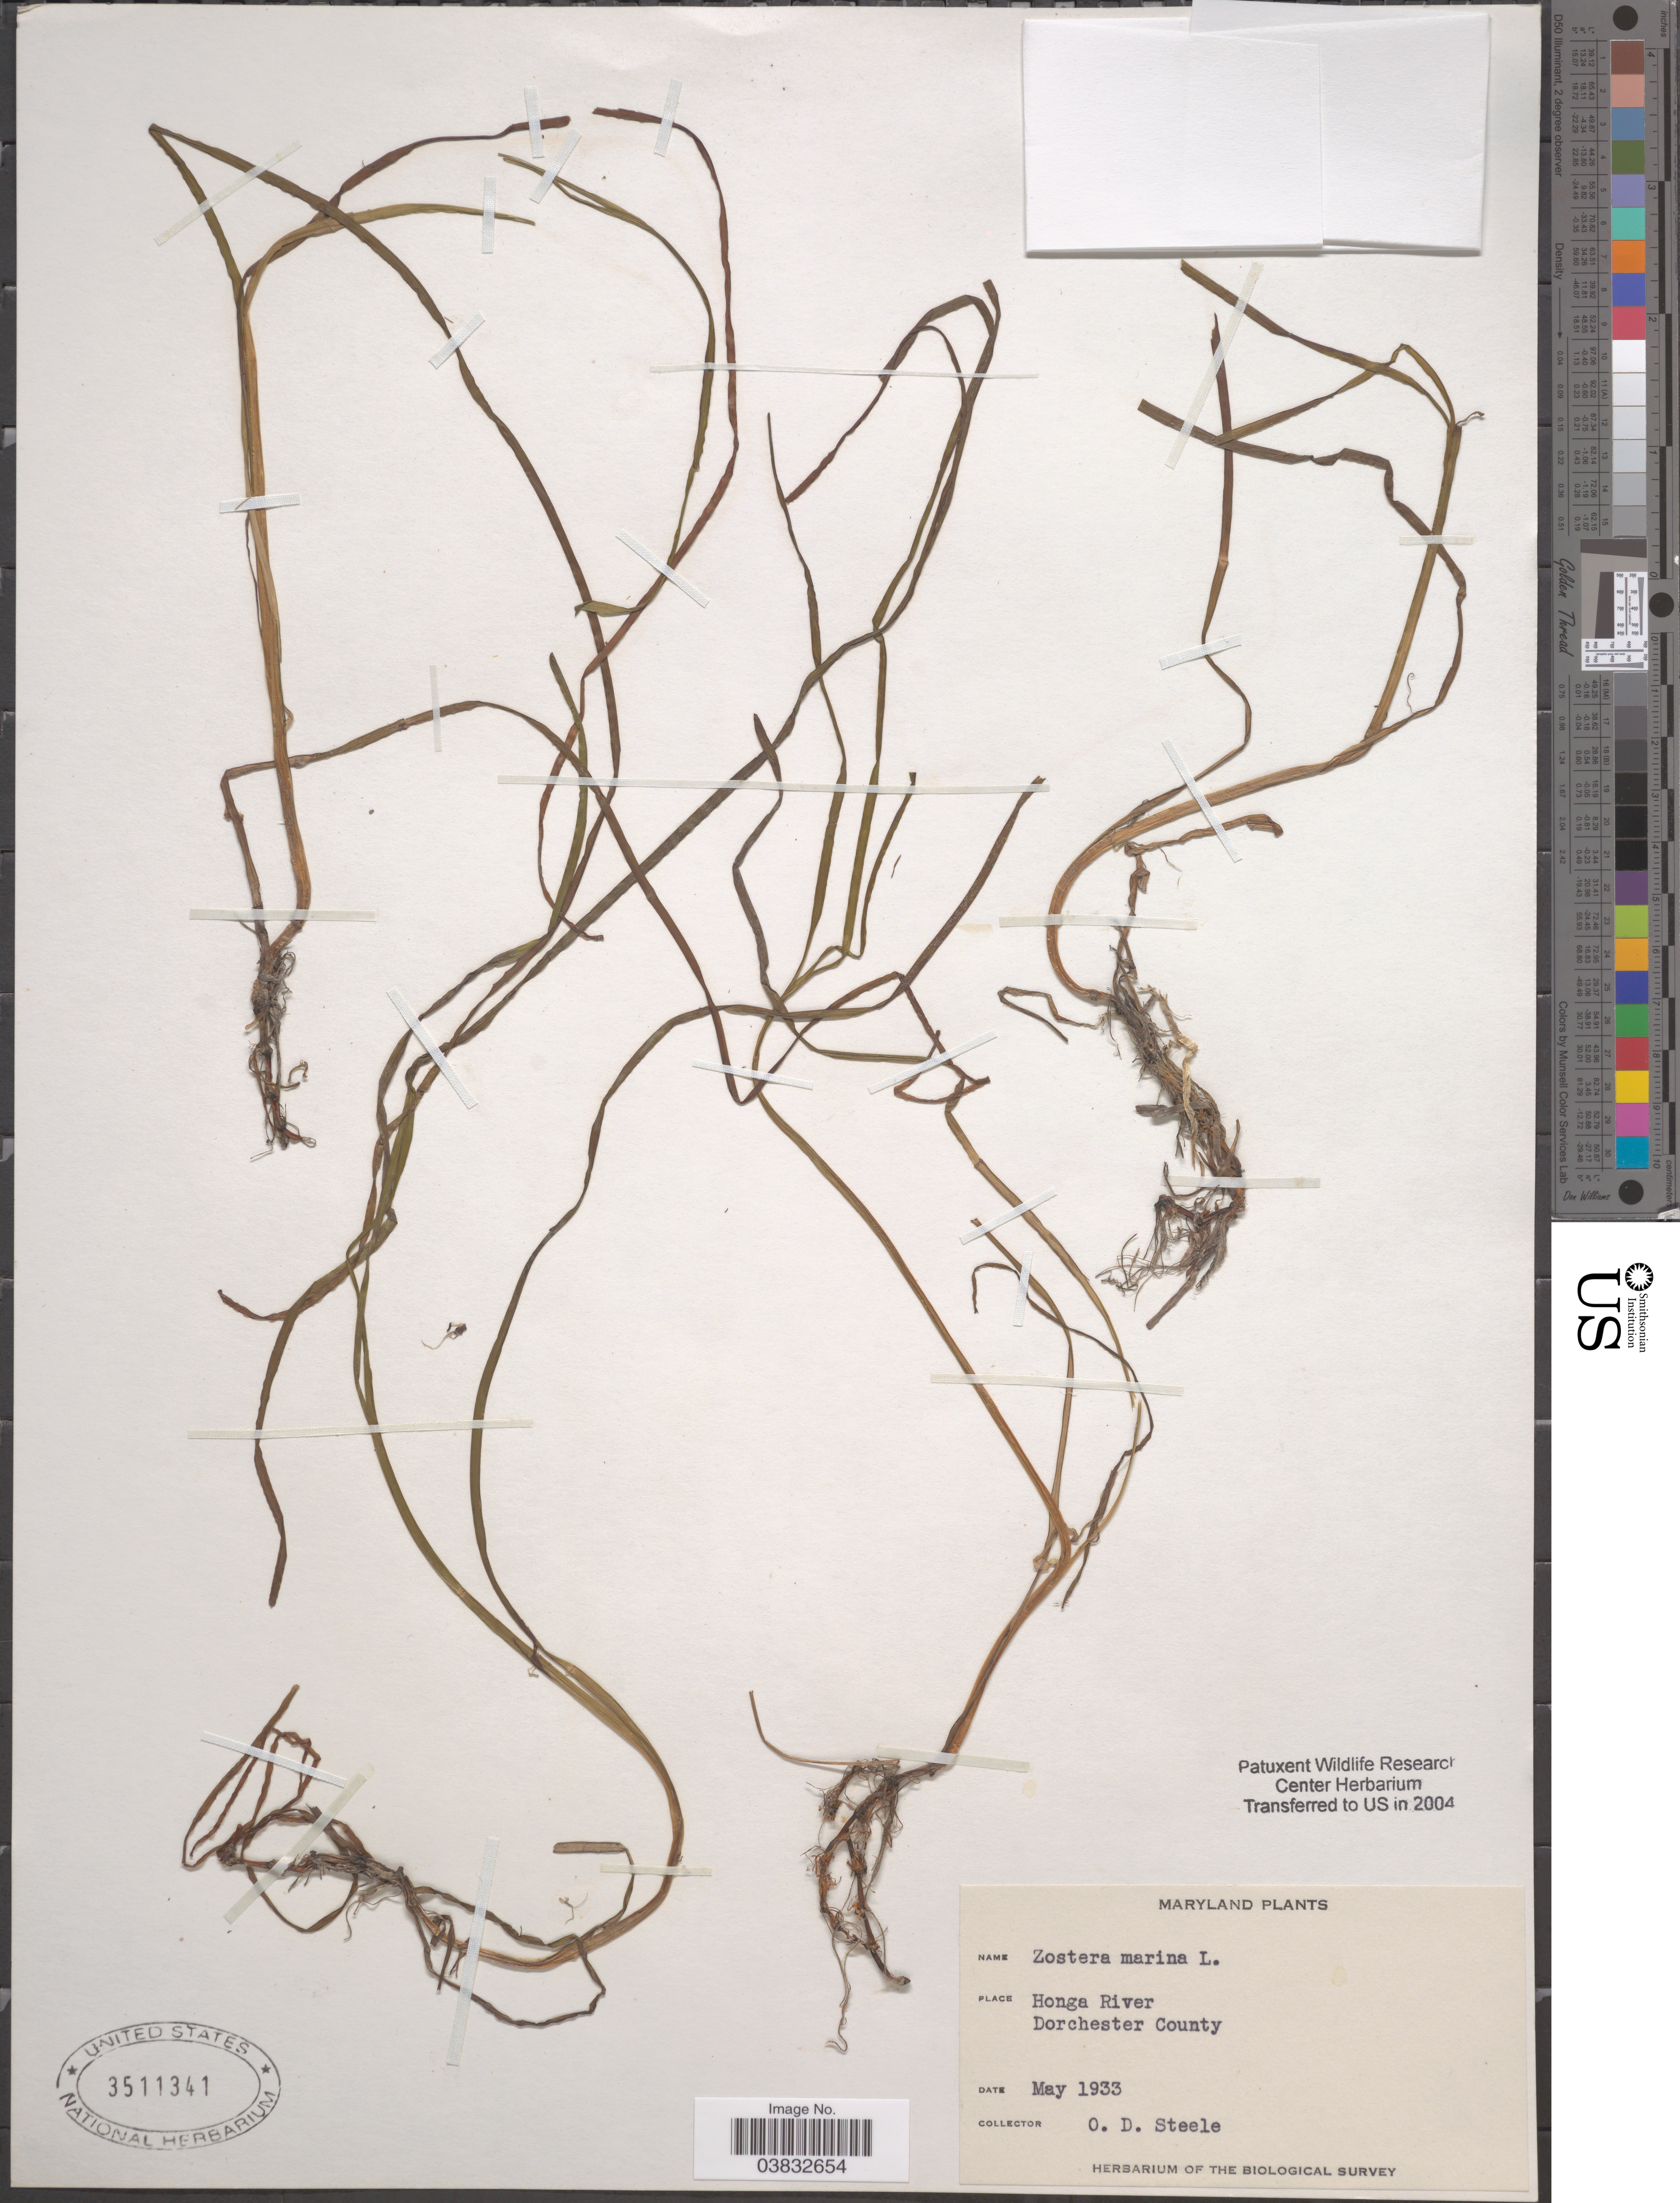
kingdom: Plantae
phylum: Tracheophyta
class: Liliopsida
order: Alismatales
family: Zosteraceae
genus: Zostera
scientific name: Zostera marina var. typica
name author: L.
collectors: O. D. Steele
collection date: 1933-05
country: United States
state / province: Maryland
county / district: Dorchester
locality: Honga River. Dorchester County.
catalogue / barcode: US 3511341